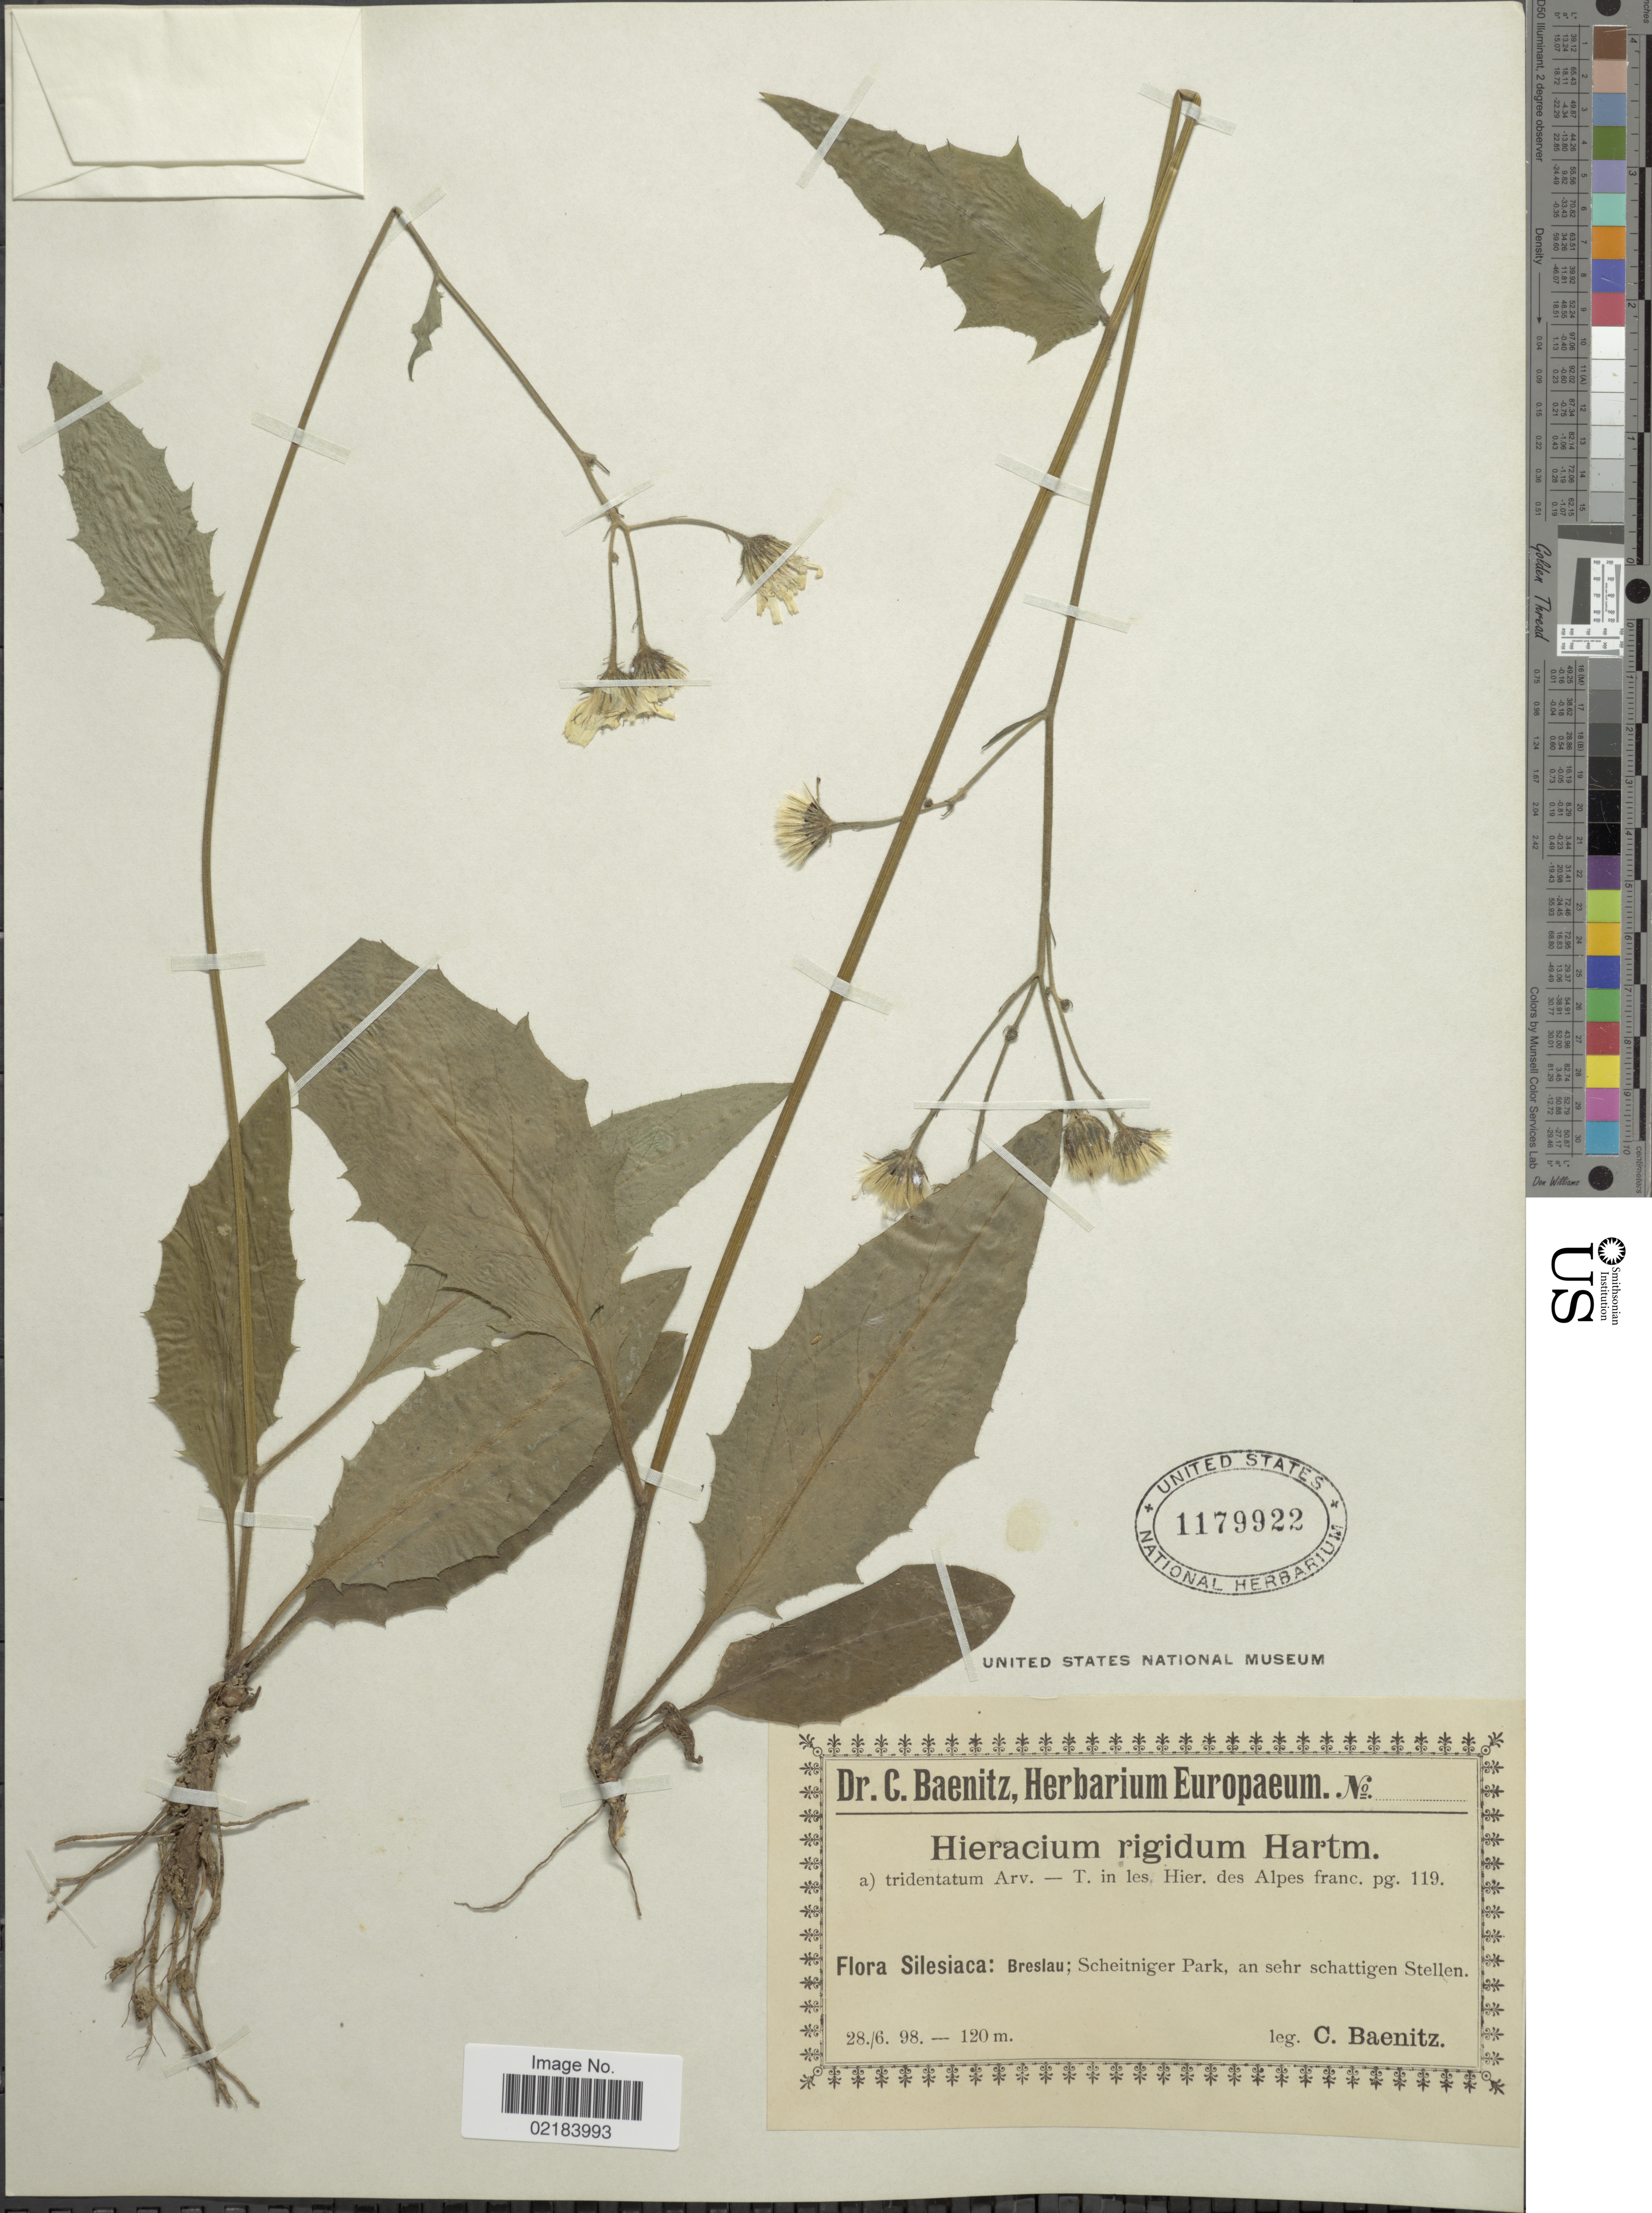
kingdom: Plantae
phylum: Tracheophyta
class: Magnoliopsida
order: Asterales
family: Asteraceae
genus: Hieracium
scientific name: Hieracium rigidum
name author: Hartm.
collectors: C. G. Baenitz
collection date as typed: Transcribed d/m/y: 28/6/98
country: Poland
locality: Breslau, Silesiaca: Scheitniger Park, an sehr schattigen Stellen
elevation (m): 120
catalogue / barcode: US 1179922